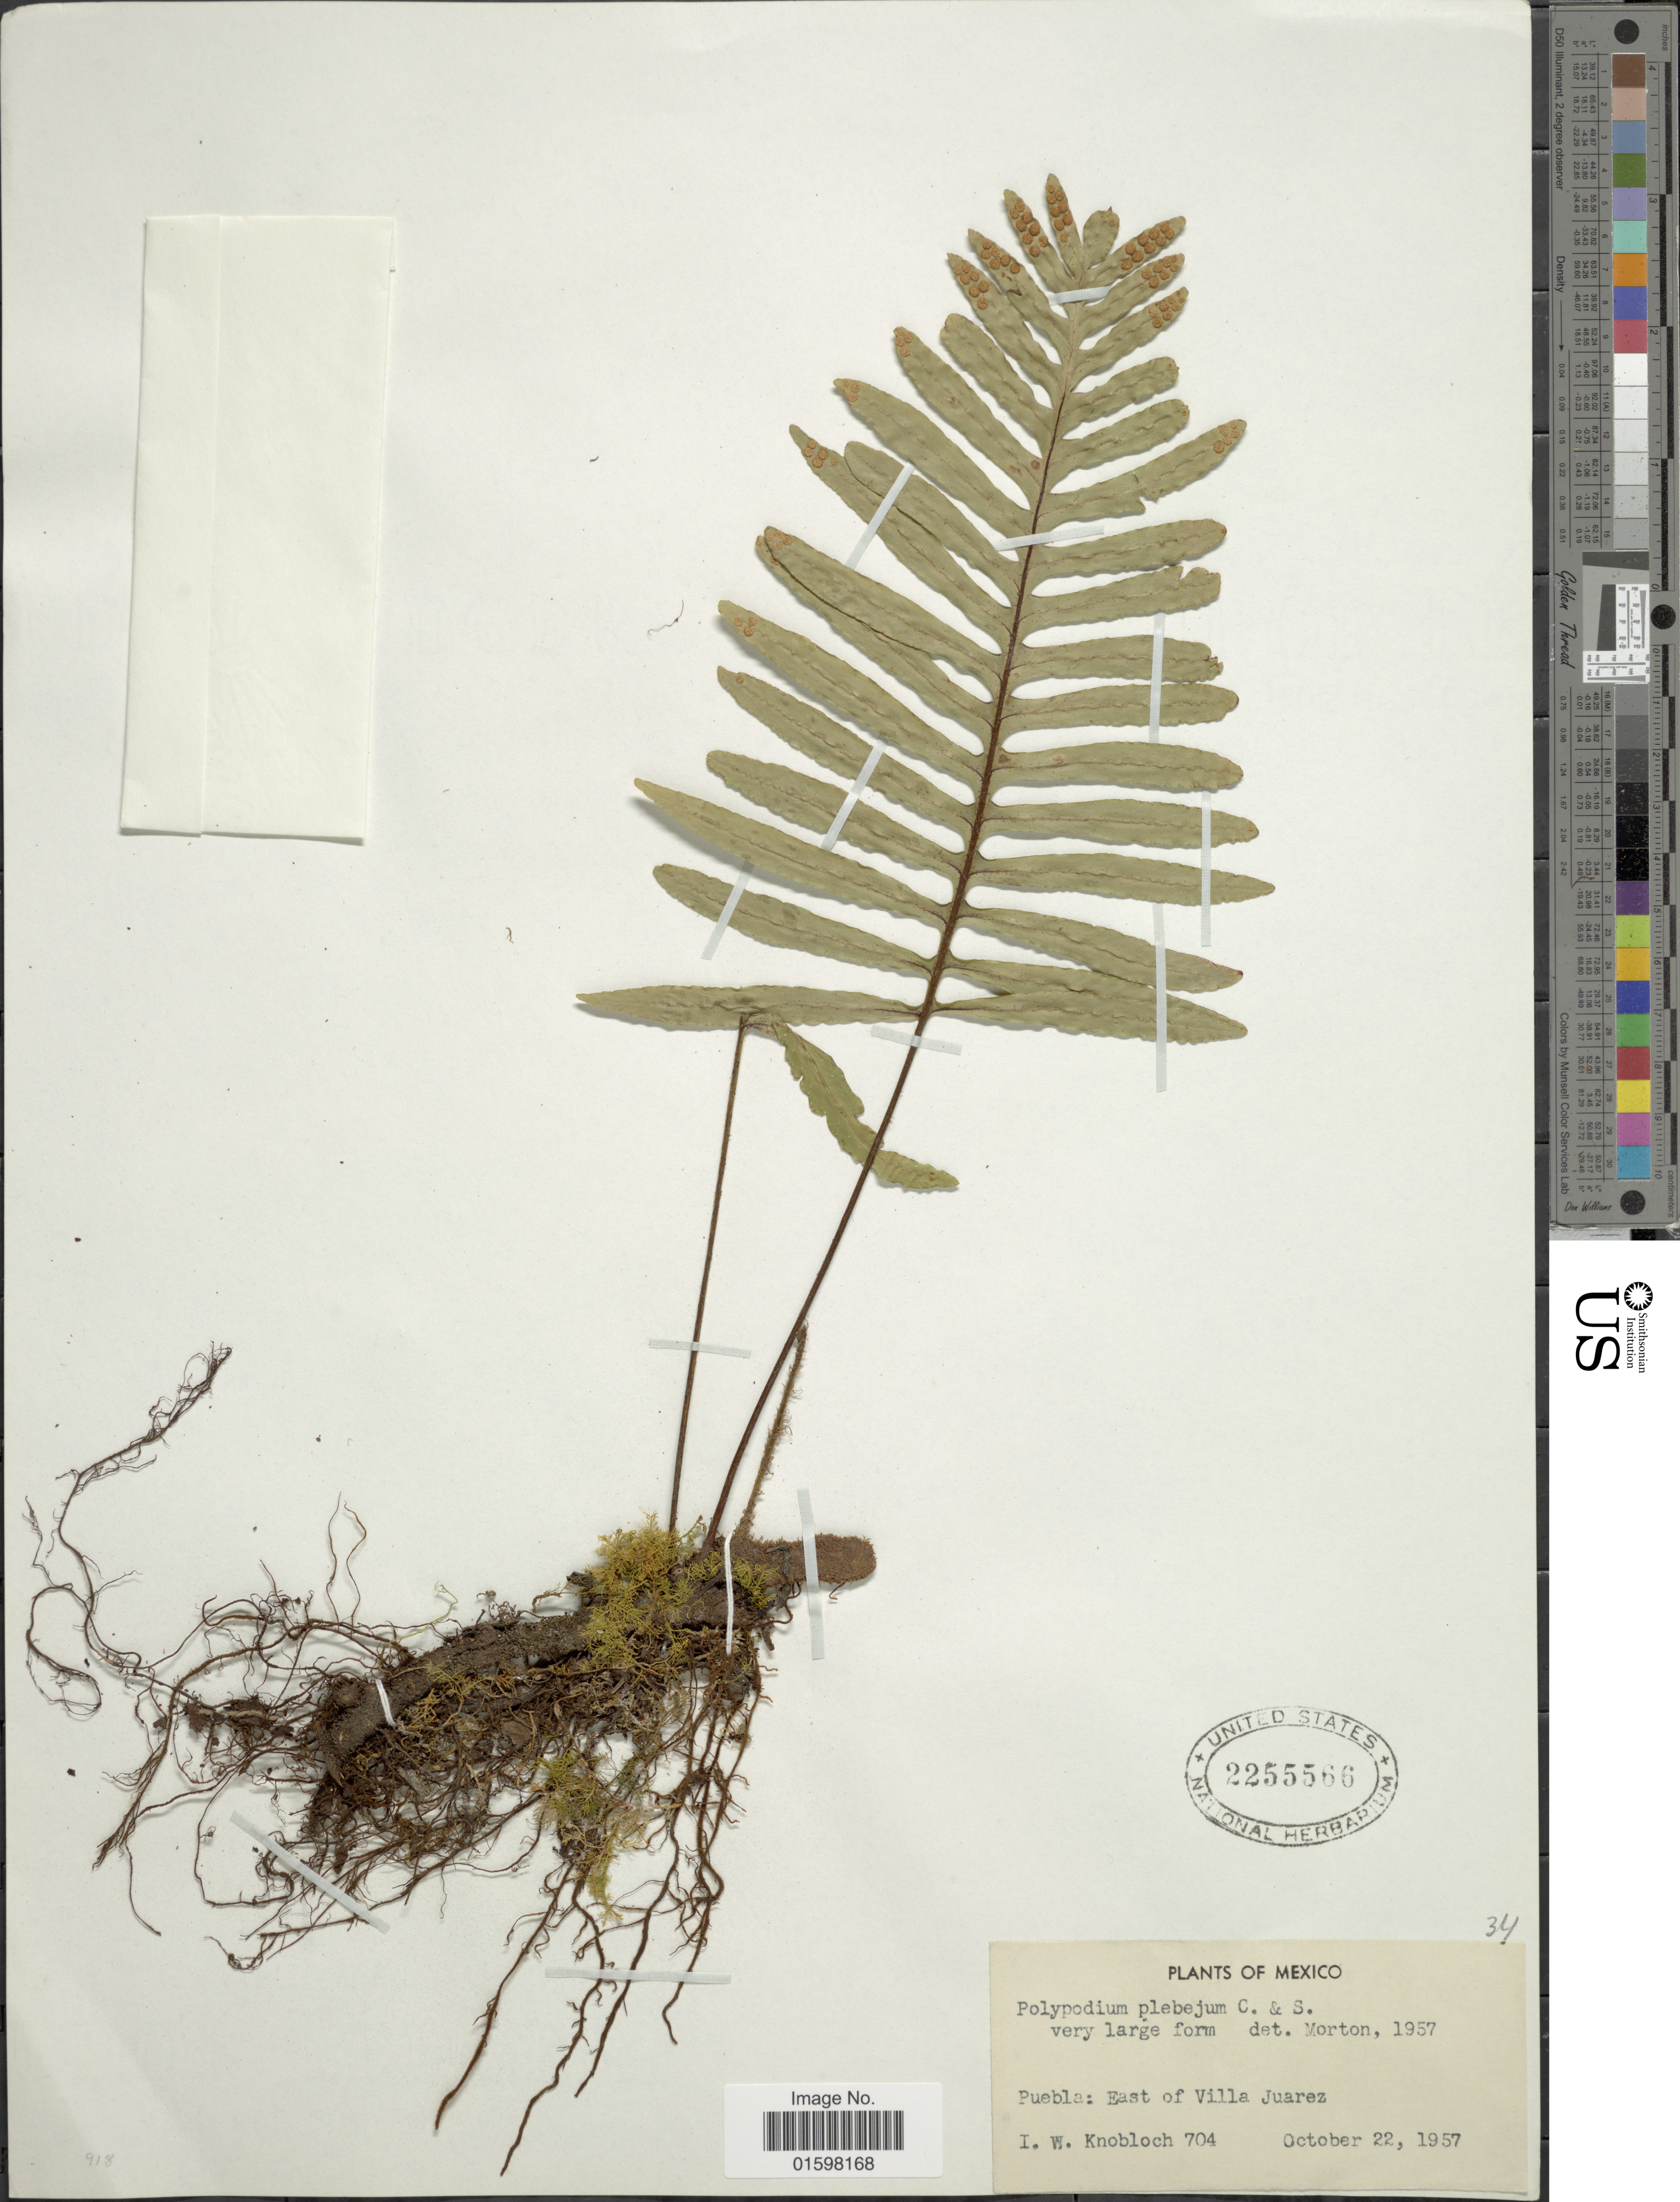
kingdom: Plantae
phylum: Tracheophyta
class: Polypodiopsida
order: Polypodiales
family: Polypodiaceae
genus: Pleopeltis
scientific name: Pleopeltis plebeia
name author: (Schltdl. ex Cham.) A.R. Sm. & Tejero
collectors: I. W. Knobloch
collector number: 704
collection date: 1957-10-22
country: Mexico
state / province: Puebla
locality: Puebla: East of Villa Juarez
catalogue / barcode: US 2255566